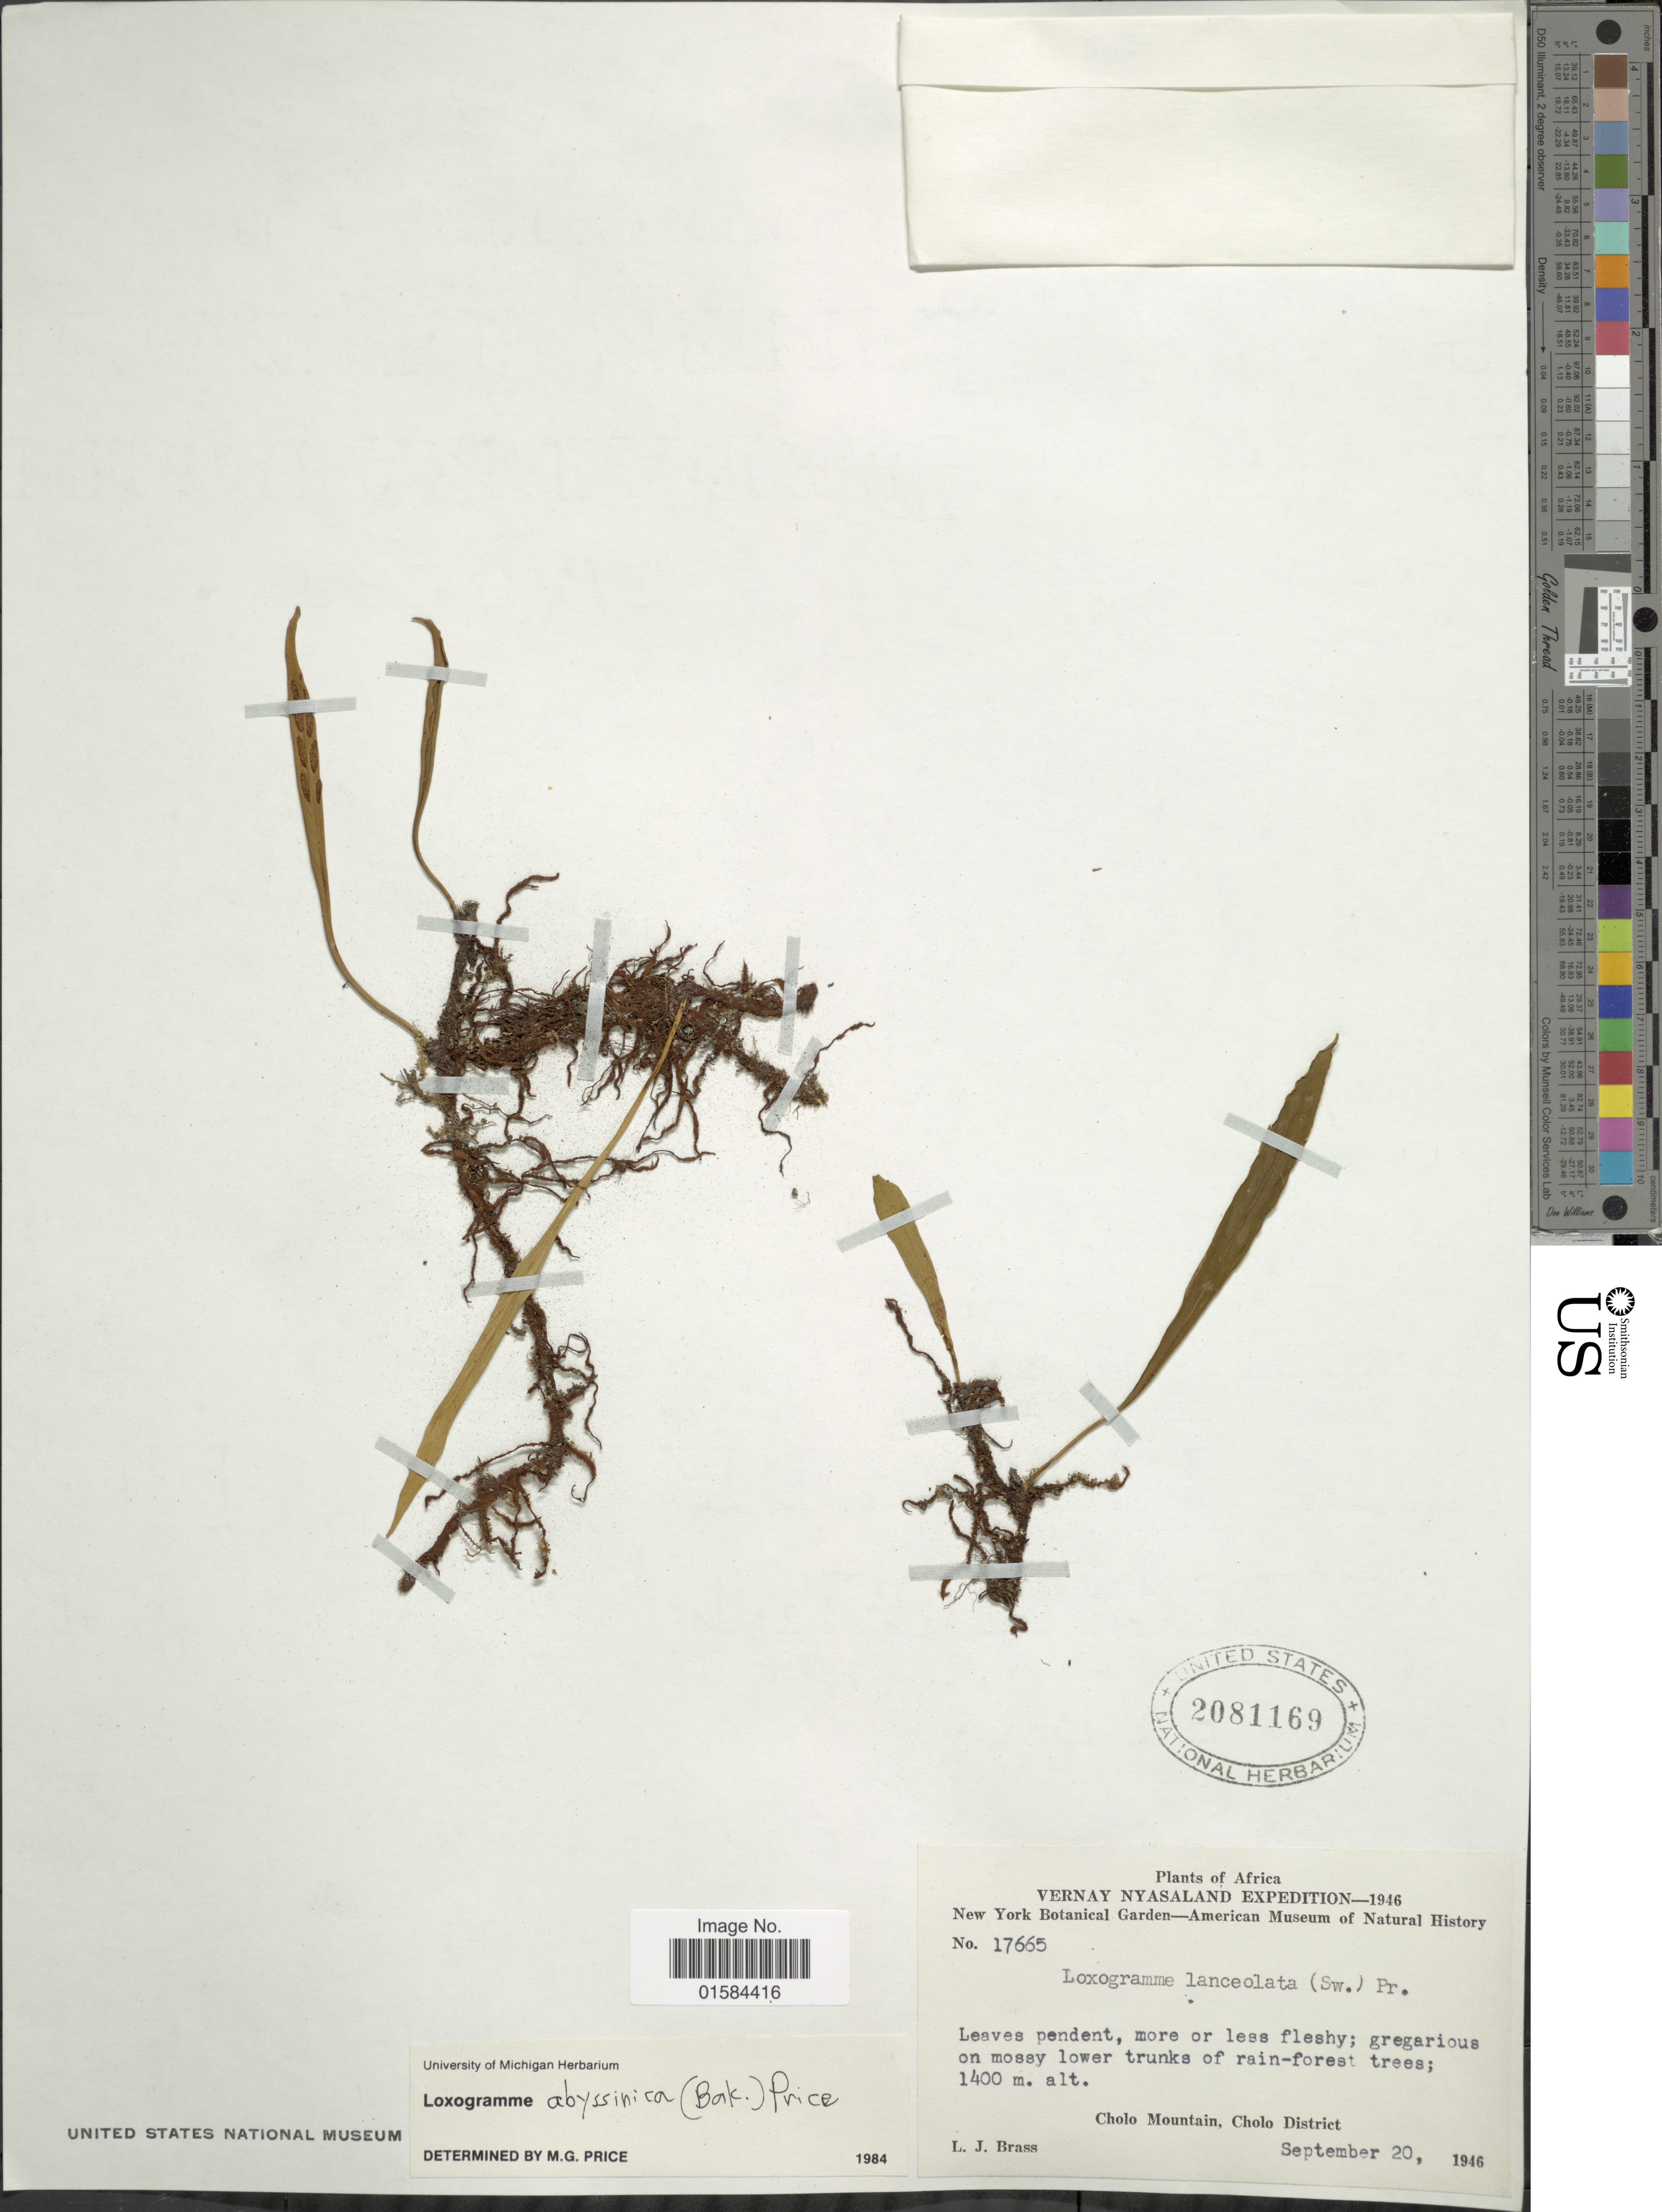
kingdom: Plantae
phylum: Tracheophyta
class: Polypodiopsida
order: Polypodiales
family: Polypodiaceae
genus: Loxogramme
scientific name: Loxogramme abyssinica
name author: (Baker) Price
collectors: L. J. Brass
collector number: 17665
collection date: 1946-09-20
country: Malawi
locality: Vernay Nyasaland, Cholo Mountain, Cholo District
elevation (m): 1400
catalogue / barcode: US 2081169